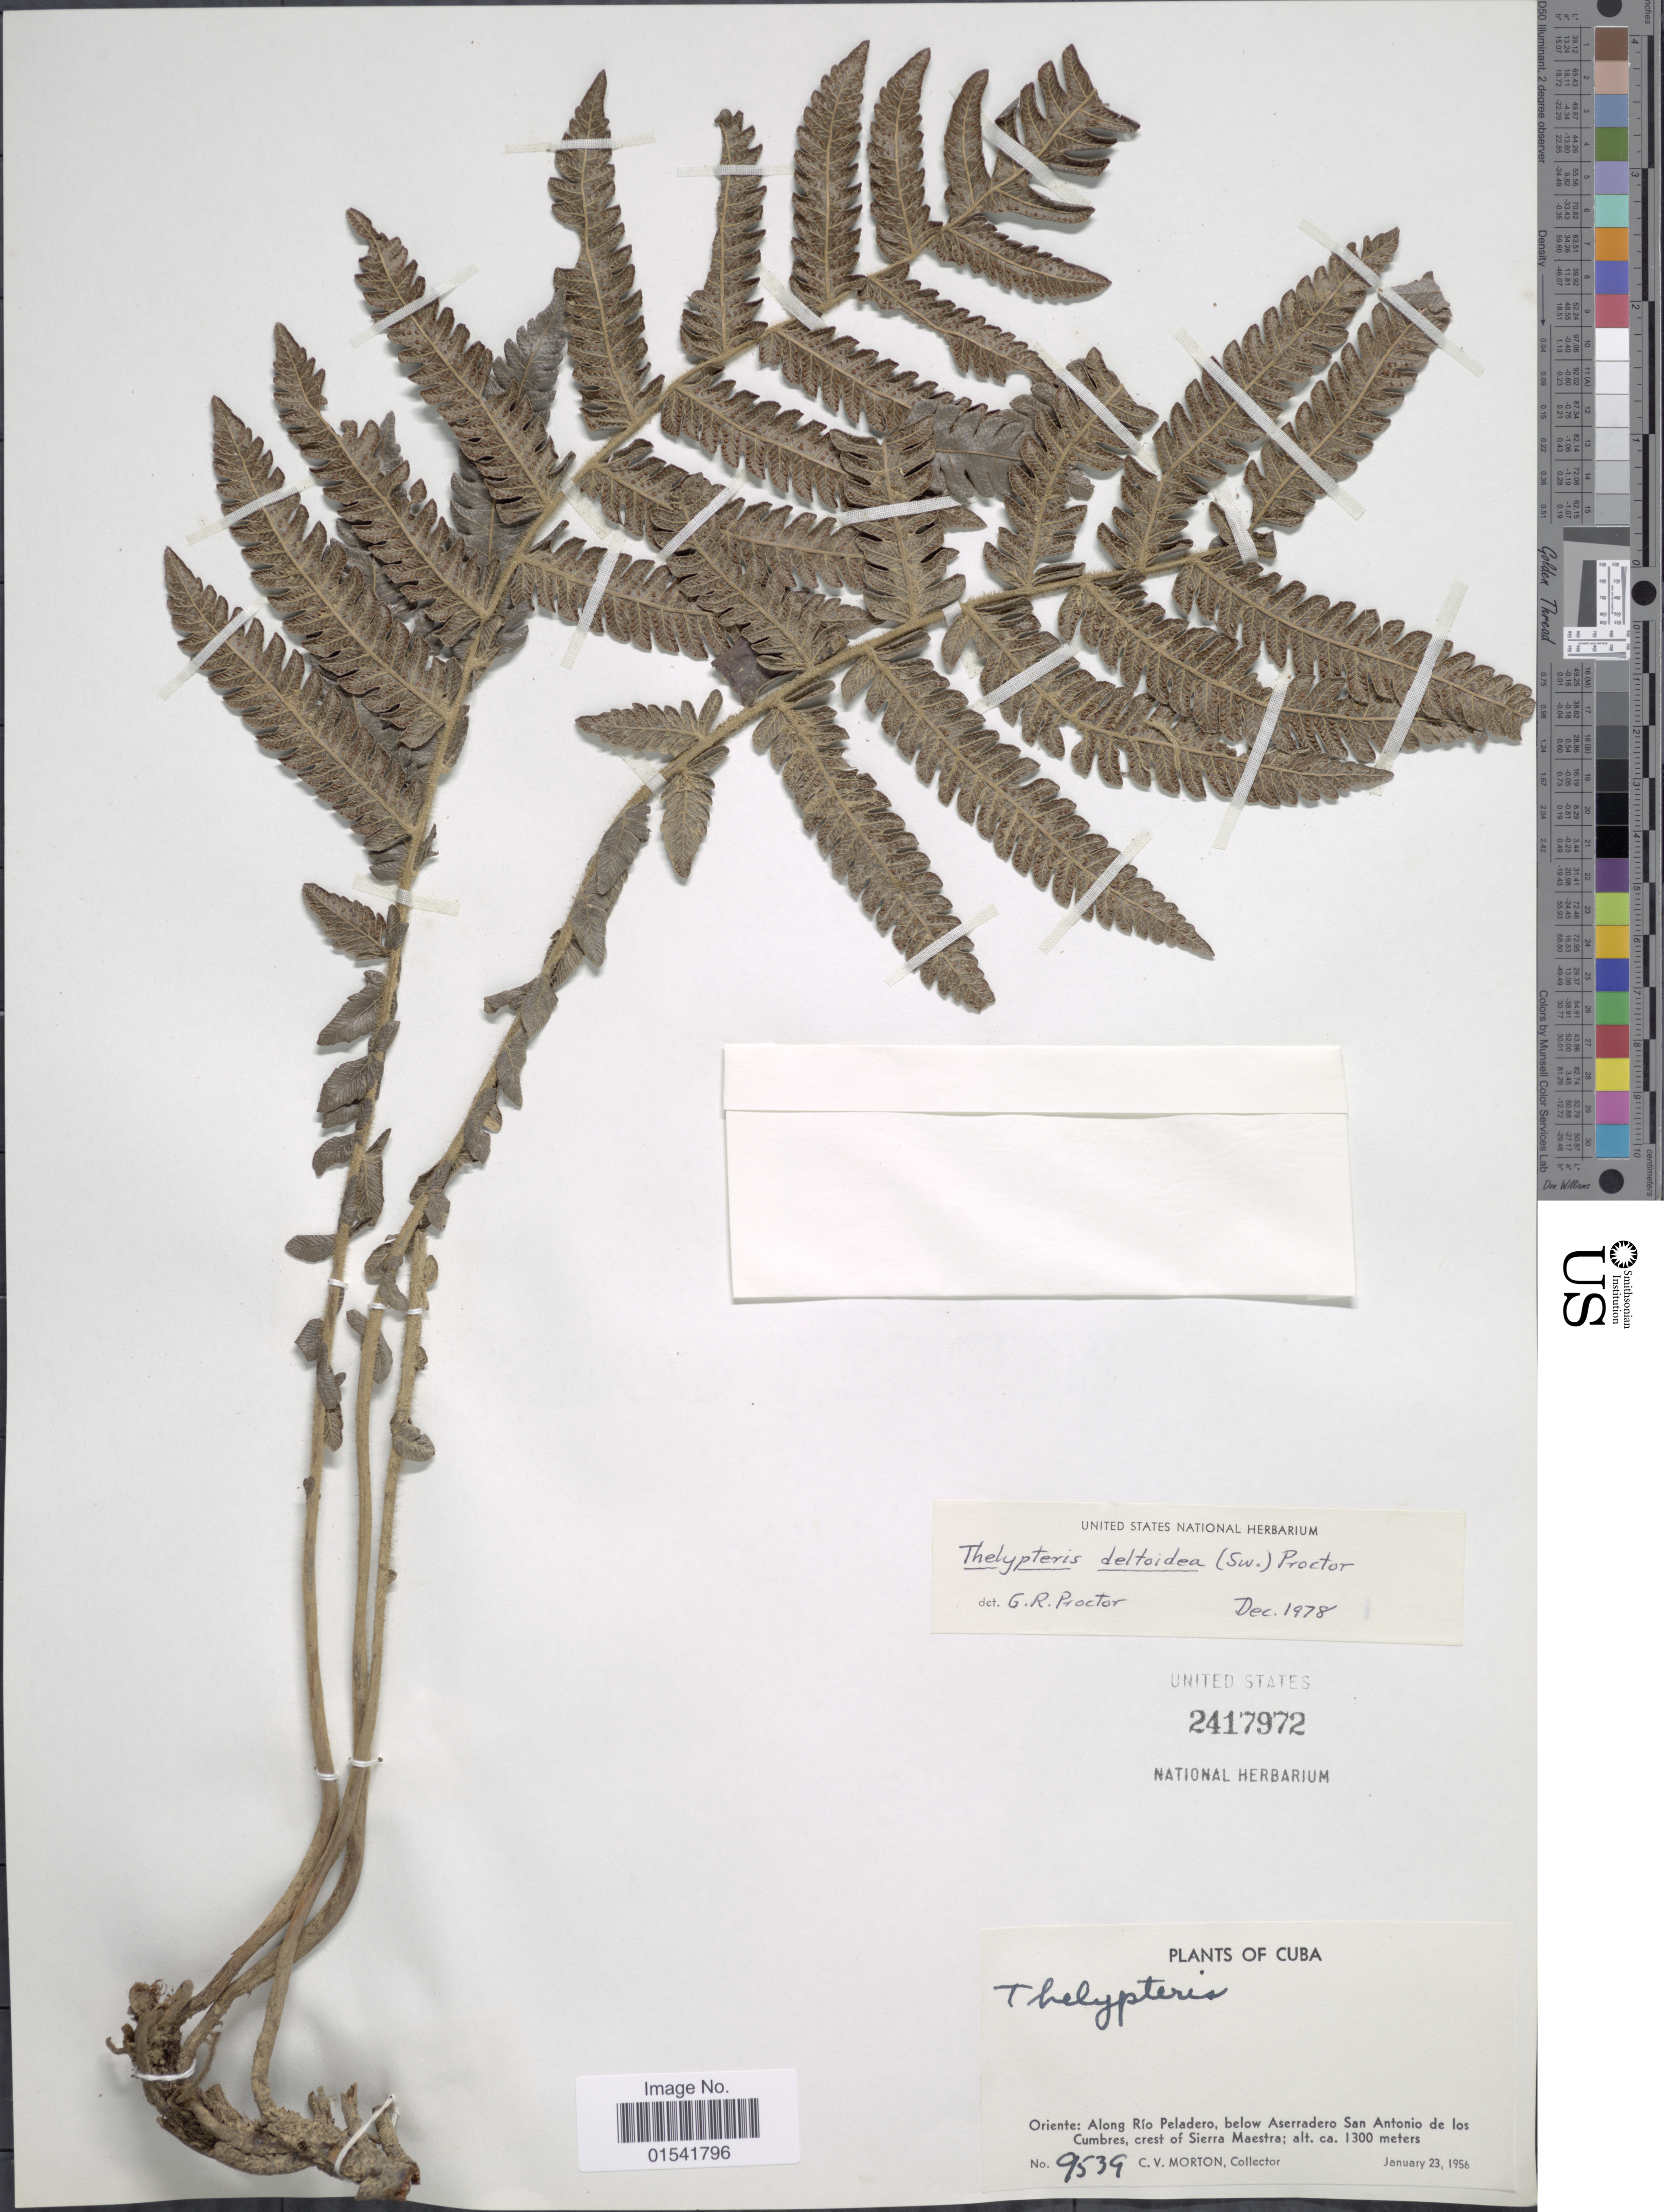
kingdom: Plantae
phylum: Tracheophyta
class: Polypodiopsida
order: Polypodiales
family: Thelypteridaceae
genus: Steiropteris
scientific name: Steiropteris deltoidea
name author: (Sw.) Pic. Serm.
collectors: C. V. Morton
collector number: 9539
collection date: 1956-01-23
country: Cuba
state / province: Oriente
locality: Along Río Peladero, below Aserradero San Antonio de los Cumbres, crest of Sierra Maestra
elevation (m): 1300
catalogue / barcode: US 2417972